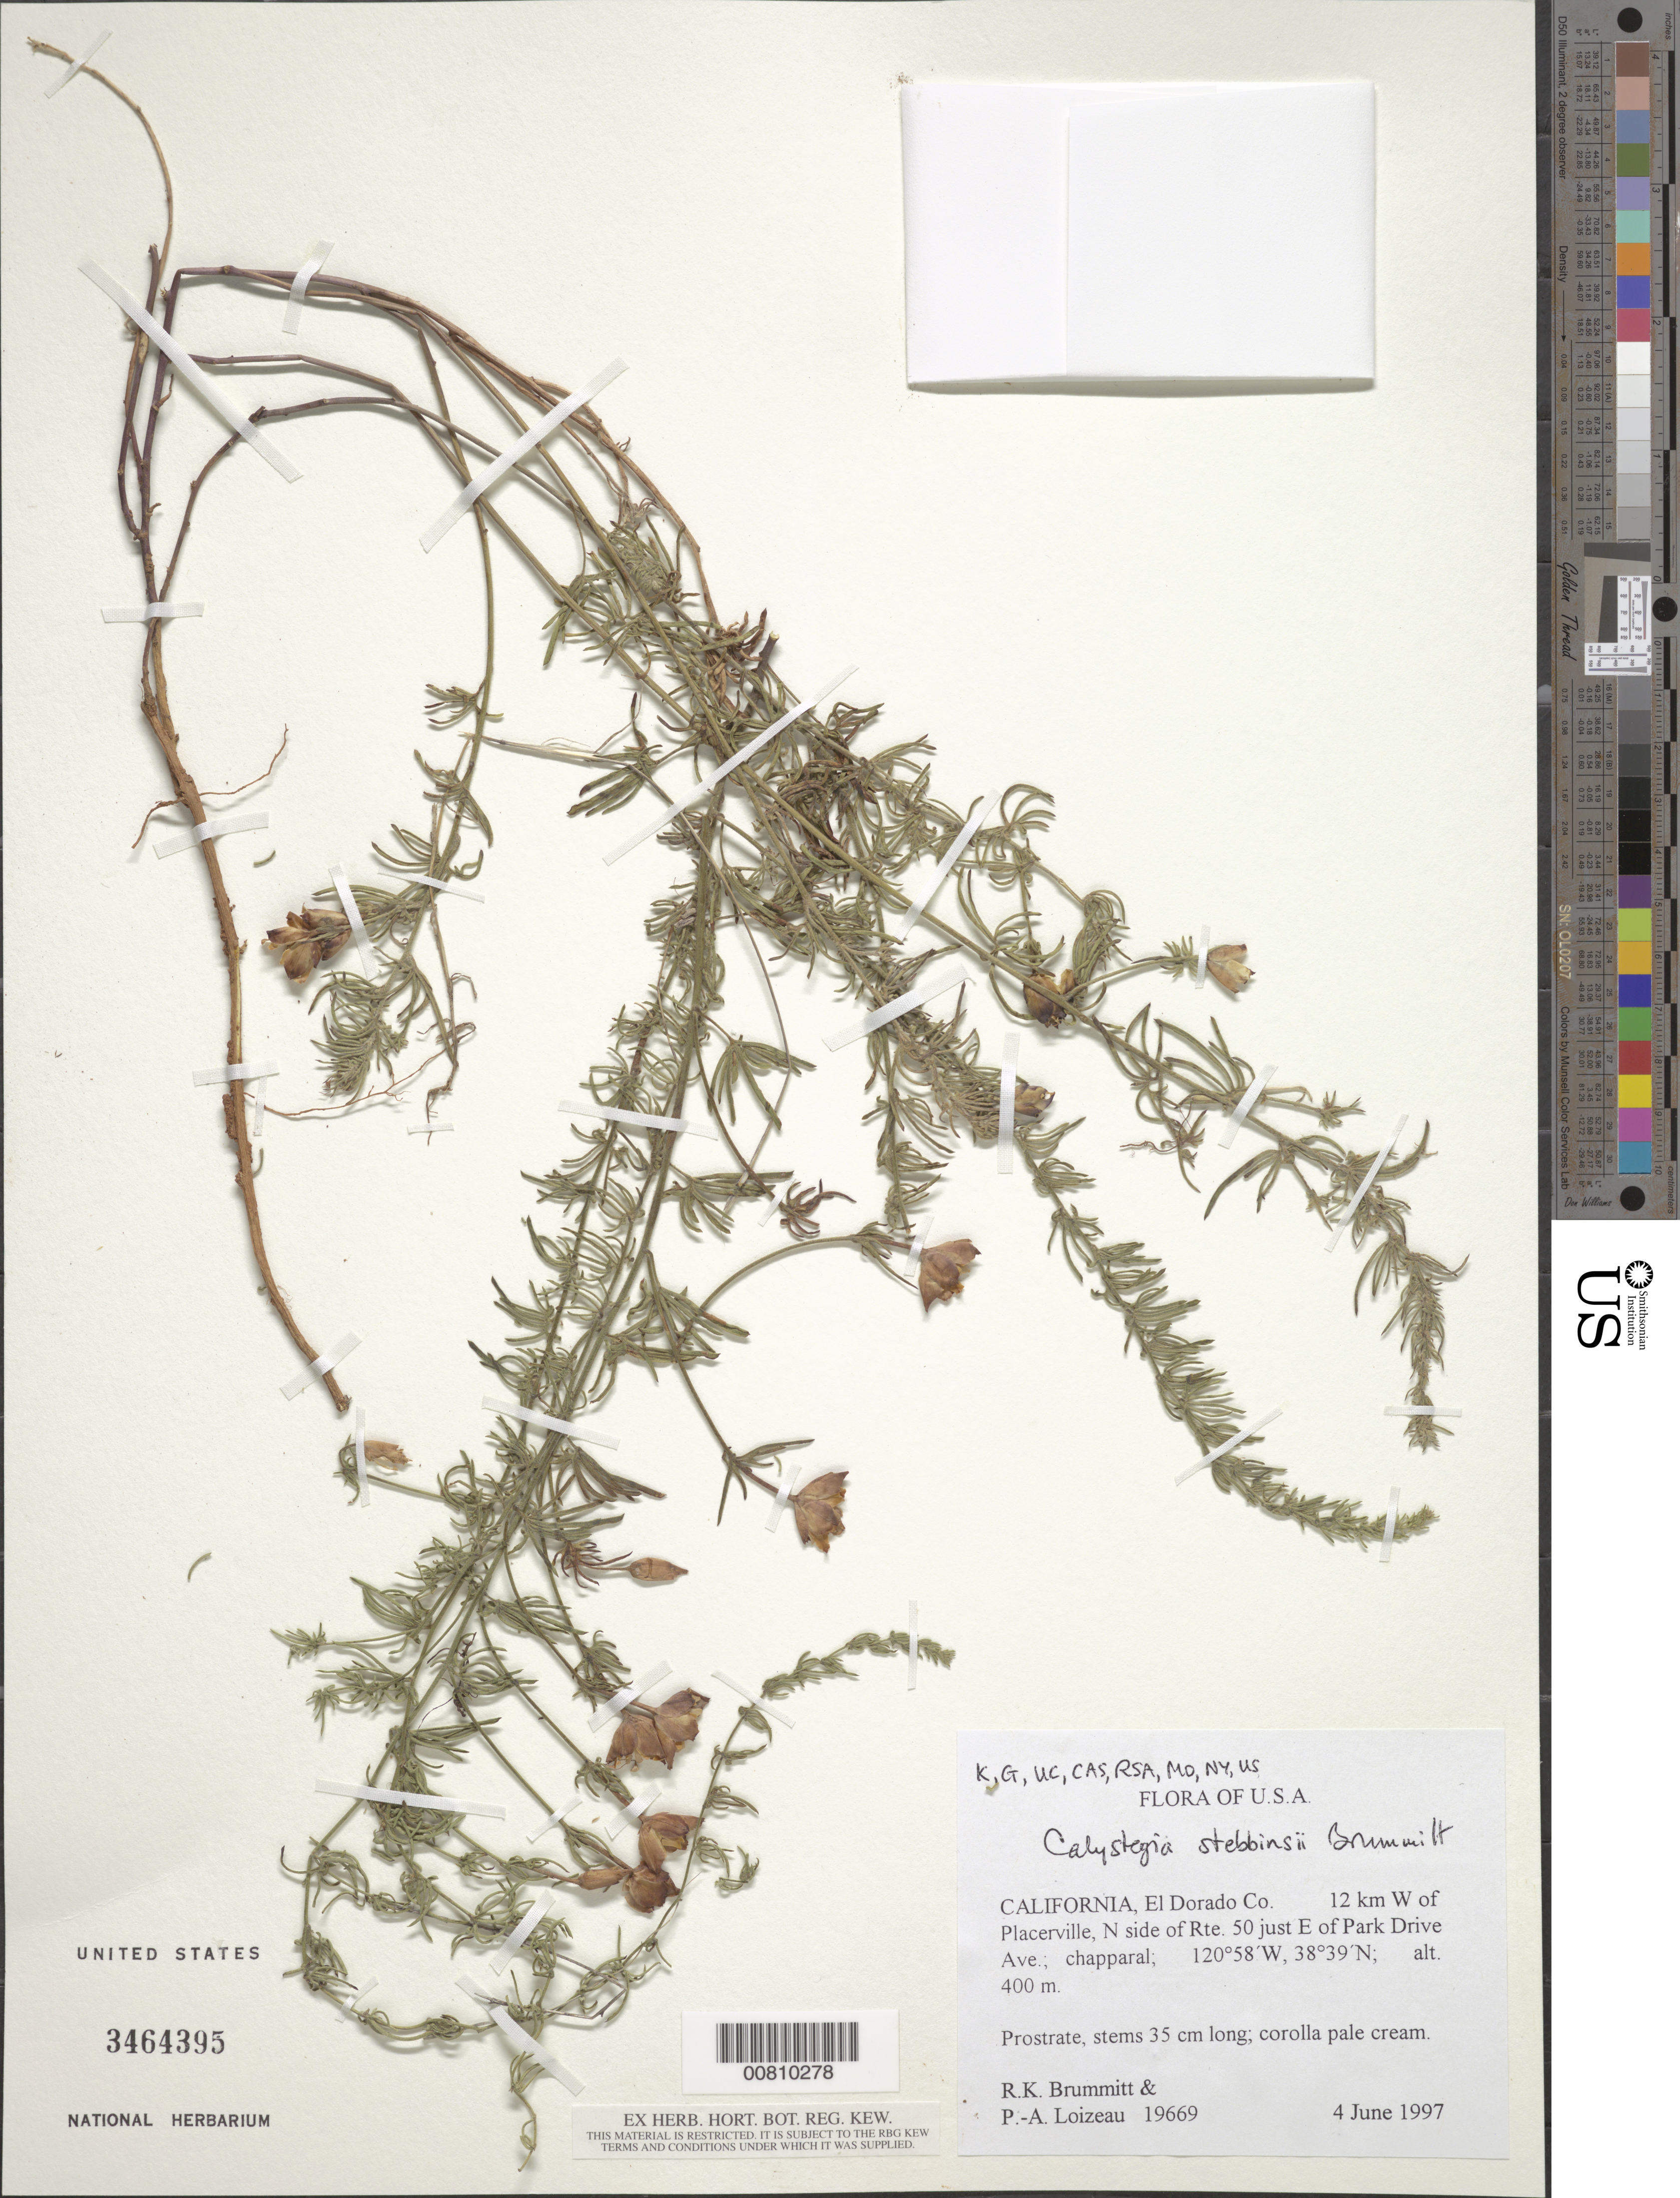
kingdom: Plantae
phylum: Tracheophyta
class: Magnoliopsida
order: Solanales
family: Convolvulaceae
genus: Calystegia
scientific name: Calystegia stebbinsii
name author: Brummitt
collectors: R. K. Brummitt et al.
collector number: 19669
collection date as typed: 04 Jun 1997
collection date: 1997-06-04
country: United States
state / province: California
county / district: El Dorado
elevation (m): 400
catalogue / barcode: US 3464395